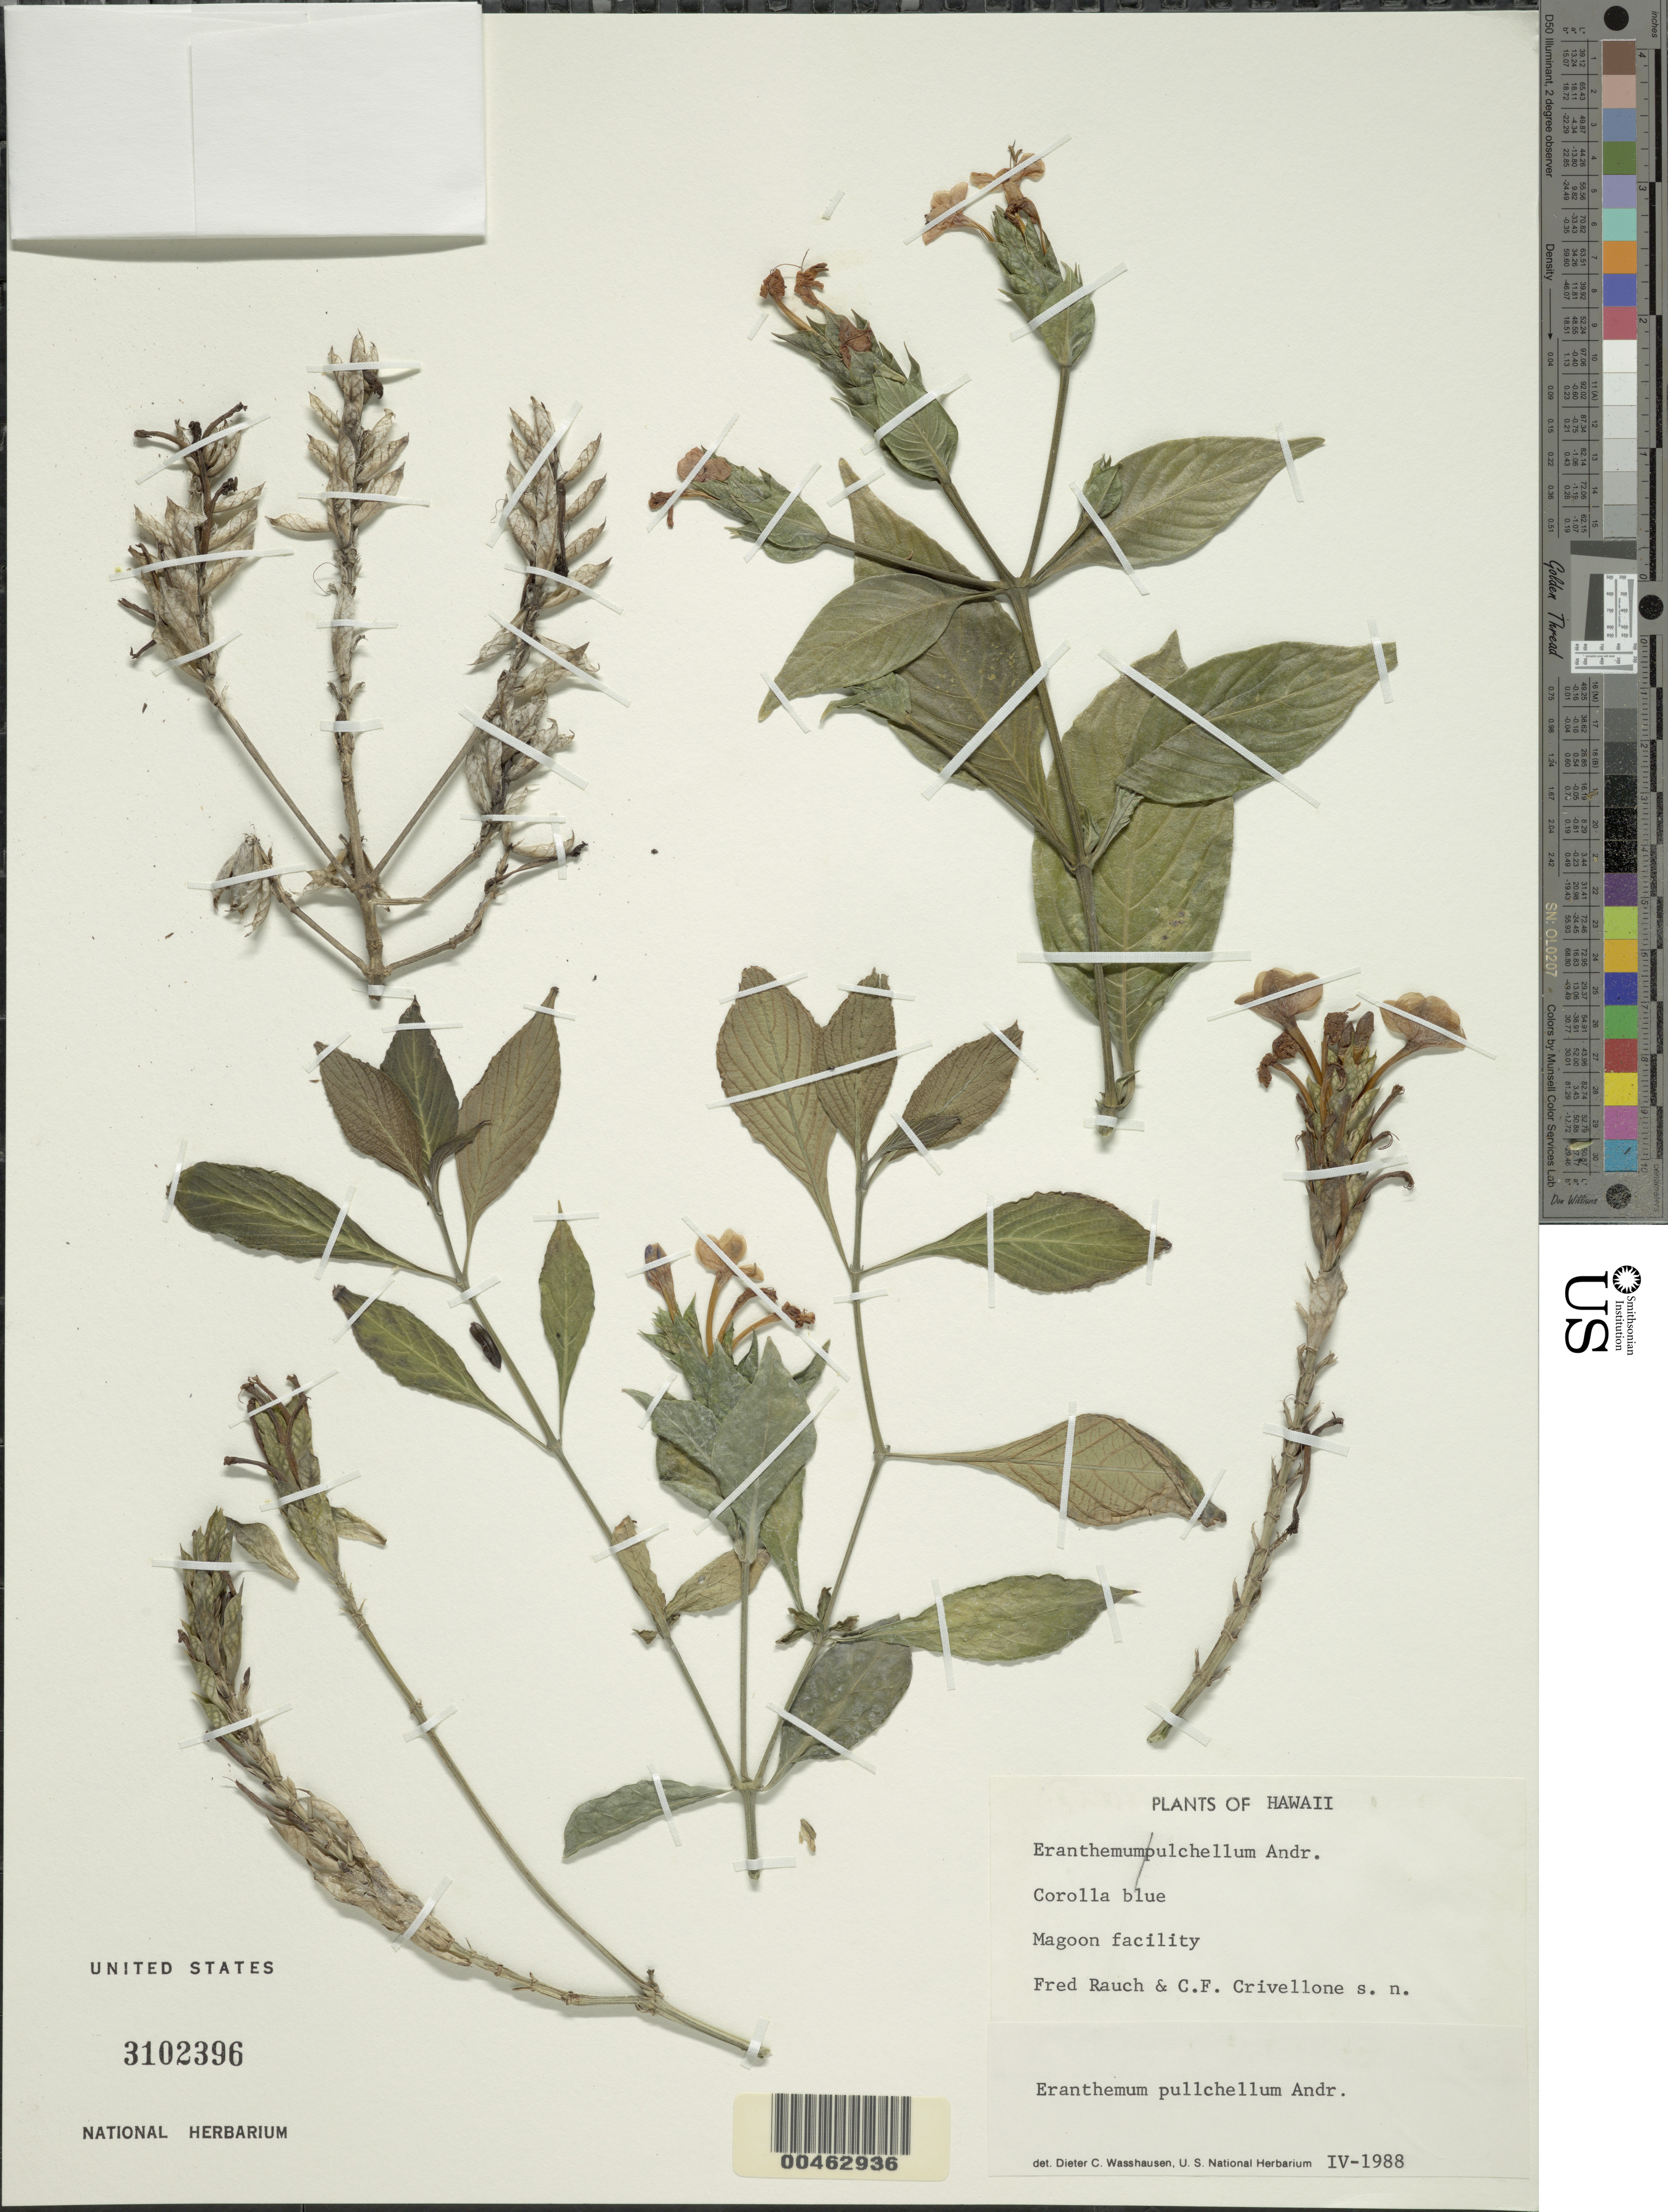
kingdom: Plantae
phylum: Tracheophyta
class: Magnoliopsida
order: Lamiales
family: Acanthaceae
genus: Eranthemum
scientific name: Eranthemum pulchellum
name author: Andrews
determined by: Wasshausen, Dieter C., (BOT), Smithsonian Institution - National Museum of Natural History (UNITED STATES)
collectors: F. Rauch & C. Crivellone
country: United States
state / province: Hawaii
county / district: Honolulu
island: Oahu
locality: Magoon Facility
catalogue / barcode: US 3102396